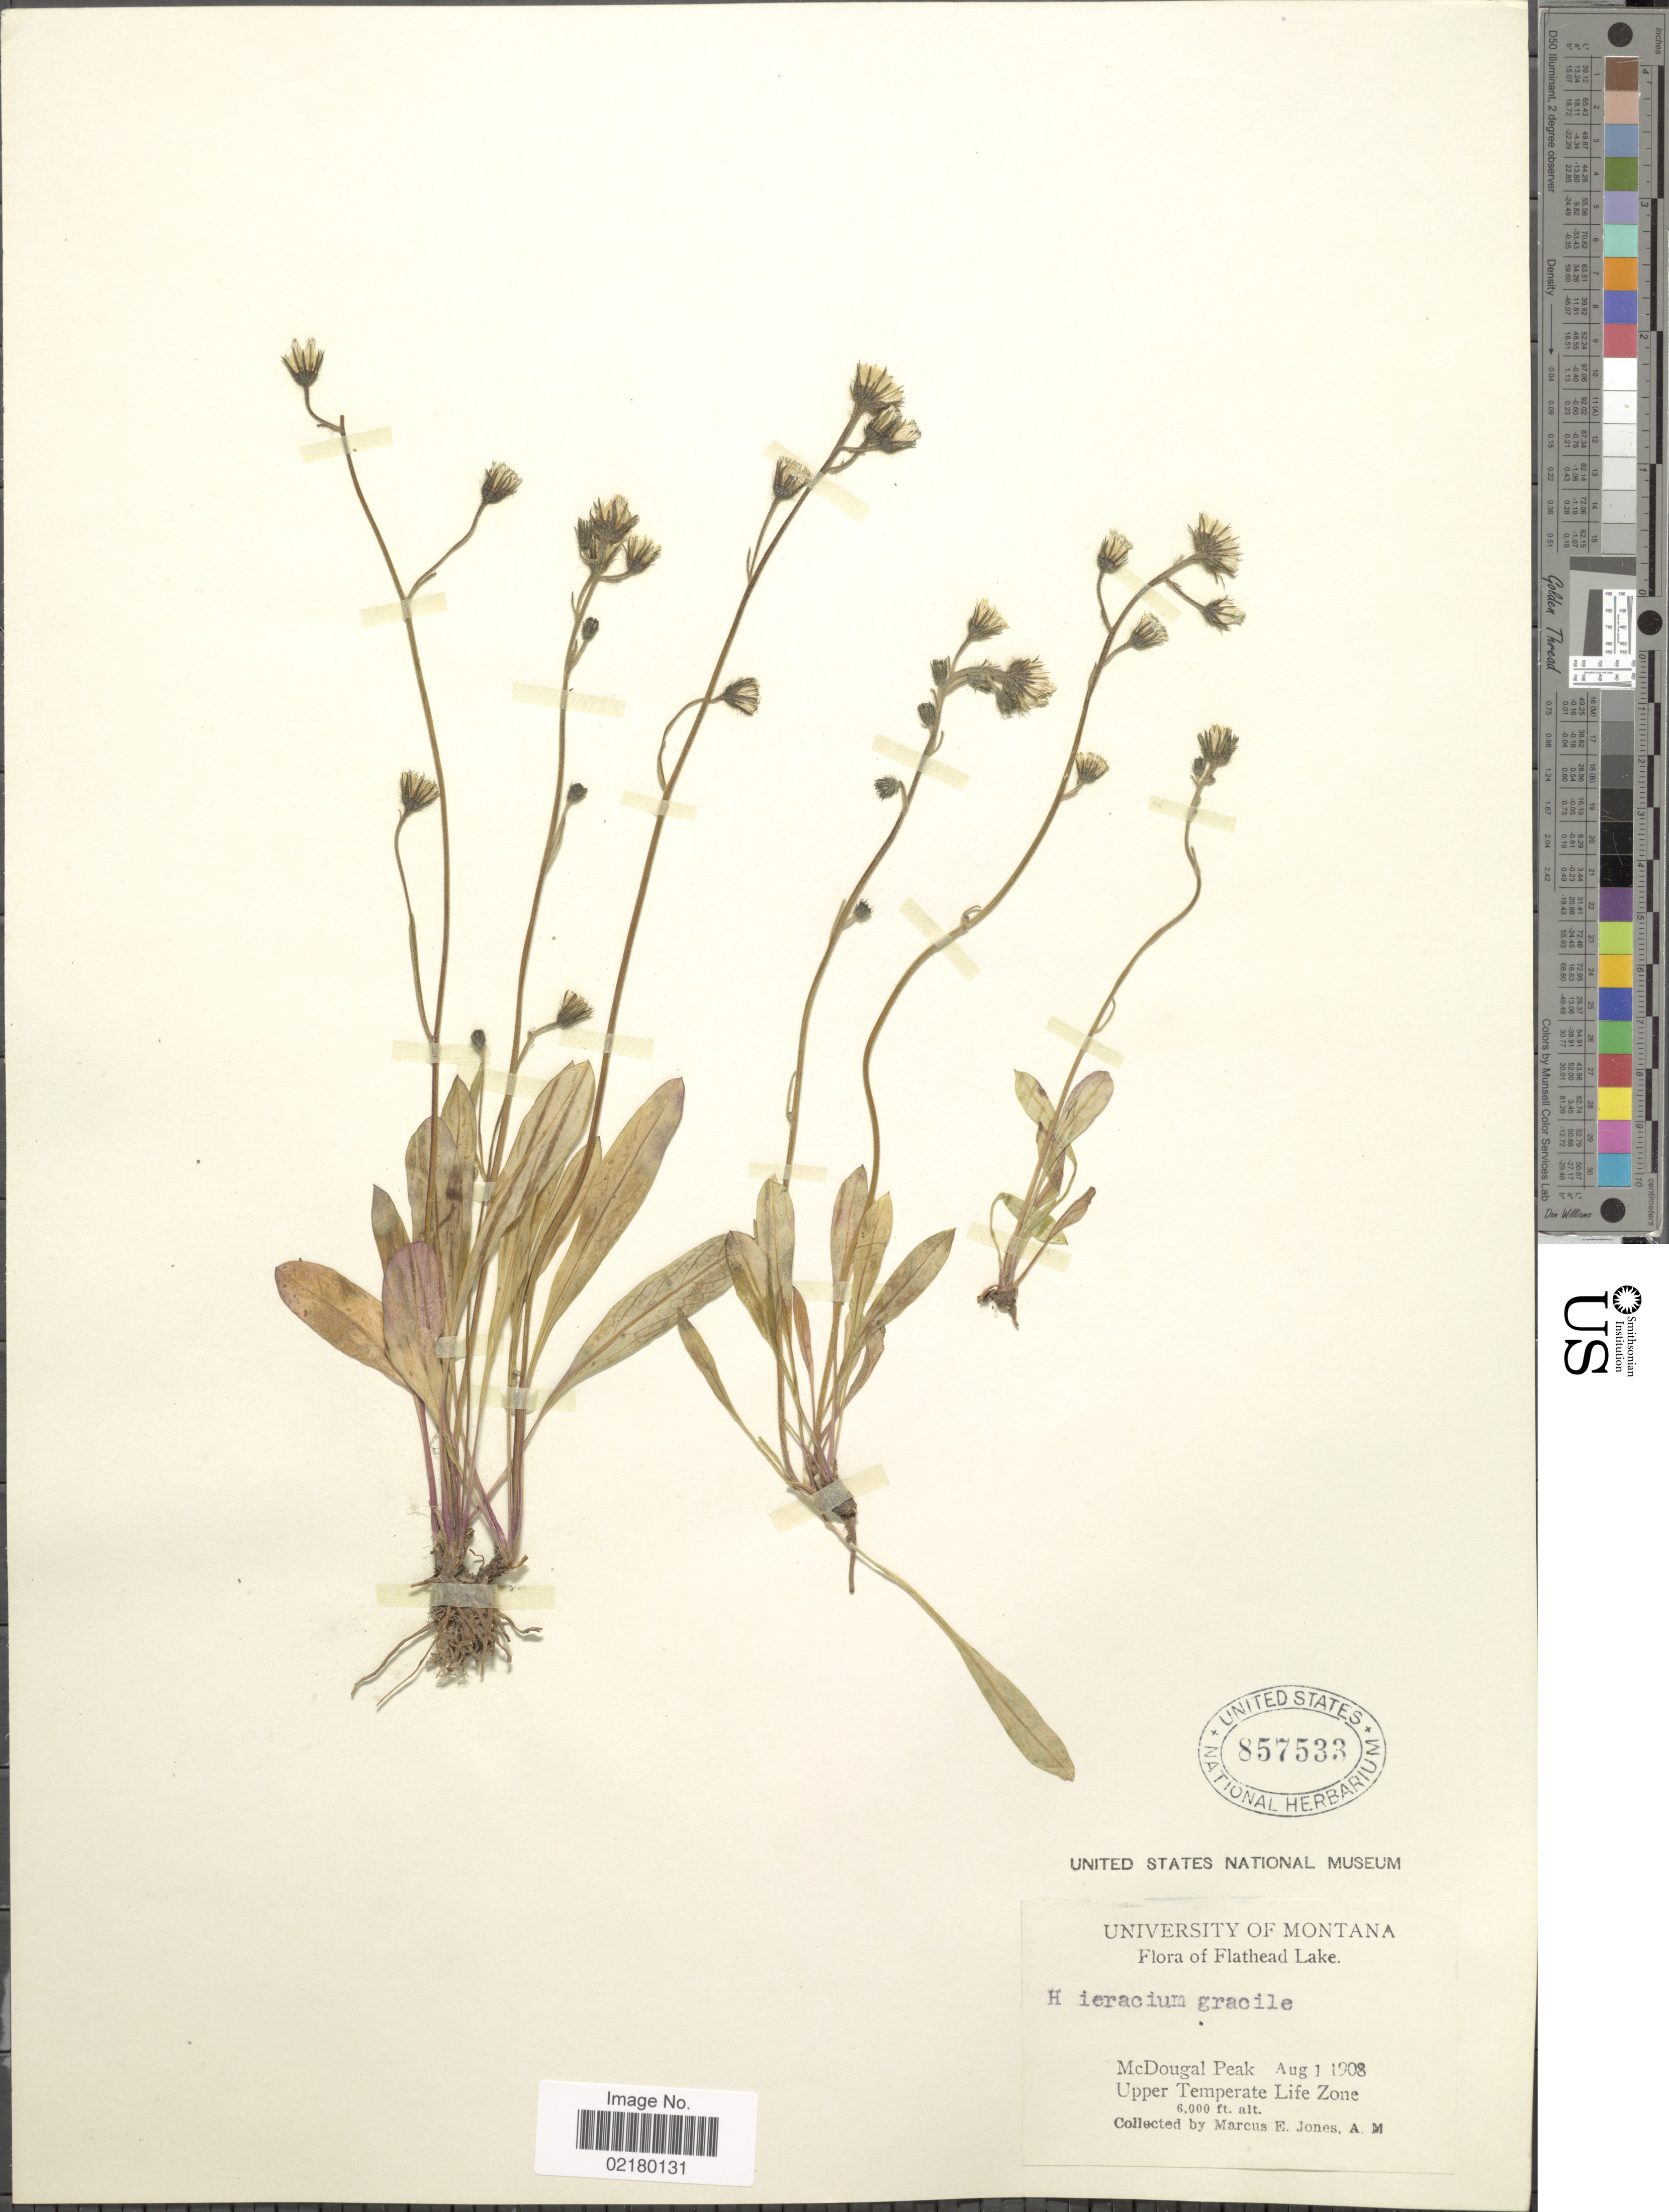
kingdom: Plantae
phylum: Tracheophyta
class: Magnoliopsida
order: Asterales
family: Asteraceae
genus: Hieracium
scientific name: Hieracium triste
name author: Willd. ex Spreng.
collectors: M. E. Jones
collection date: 1908-08-01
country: United States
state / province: Montana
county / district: Lake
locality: Flathead Lake, McDougal Peak, Upper Temperate Life Zone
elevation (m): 1829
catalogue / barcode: US 857533